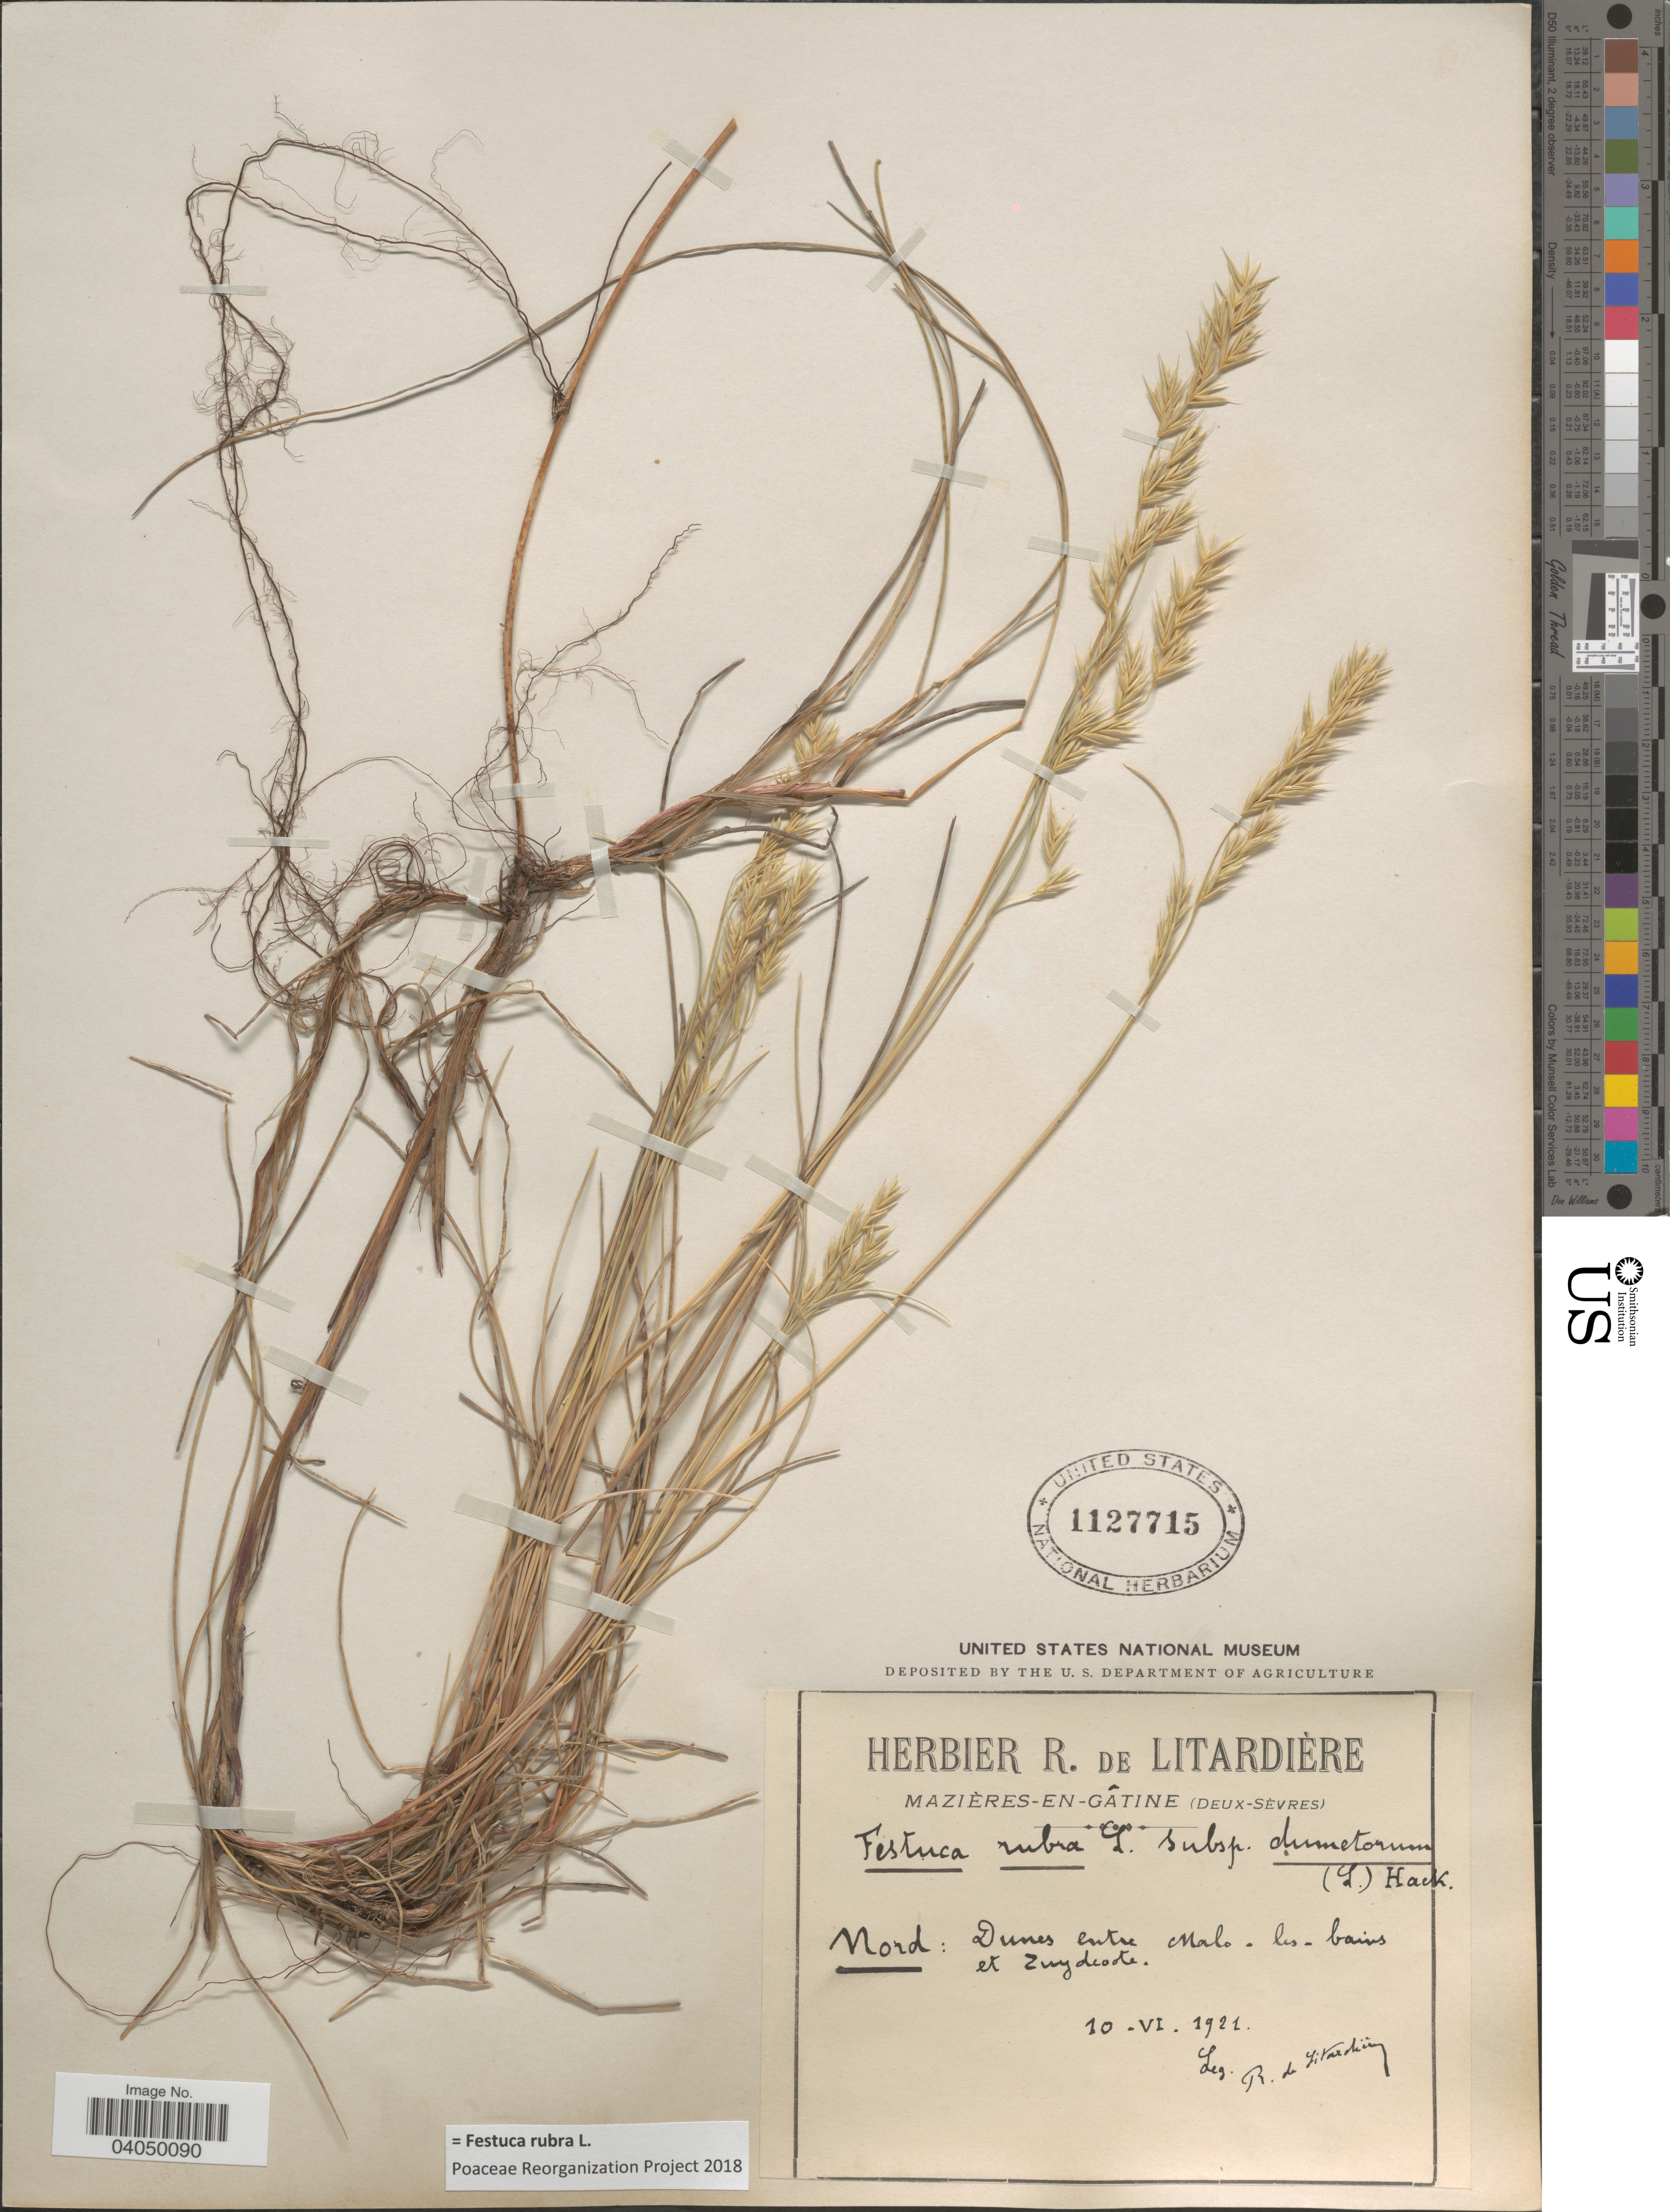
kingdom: Plantae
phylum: Tracheophyta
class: Liliopsida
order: Poales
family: Poaceae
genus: Festuca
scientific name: Festuca rubra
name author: L.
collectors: R. Litardiere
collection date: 1921-06-10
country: France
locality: Nord: Dunes entre Malo - les - bains et Zuydcoote.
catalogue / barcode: US 1127715